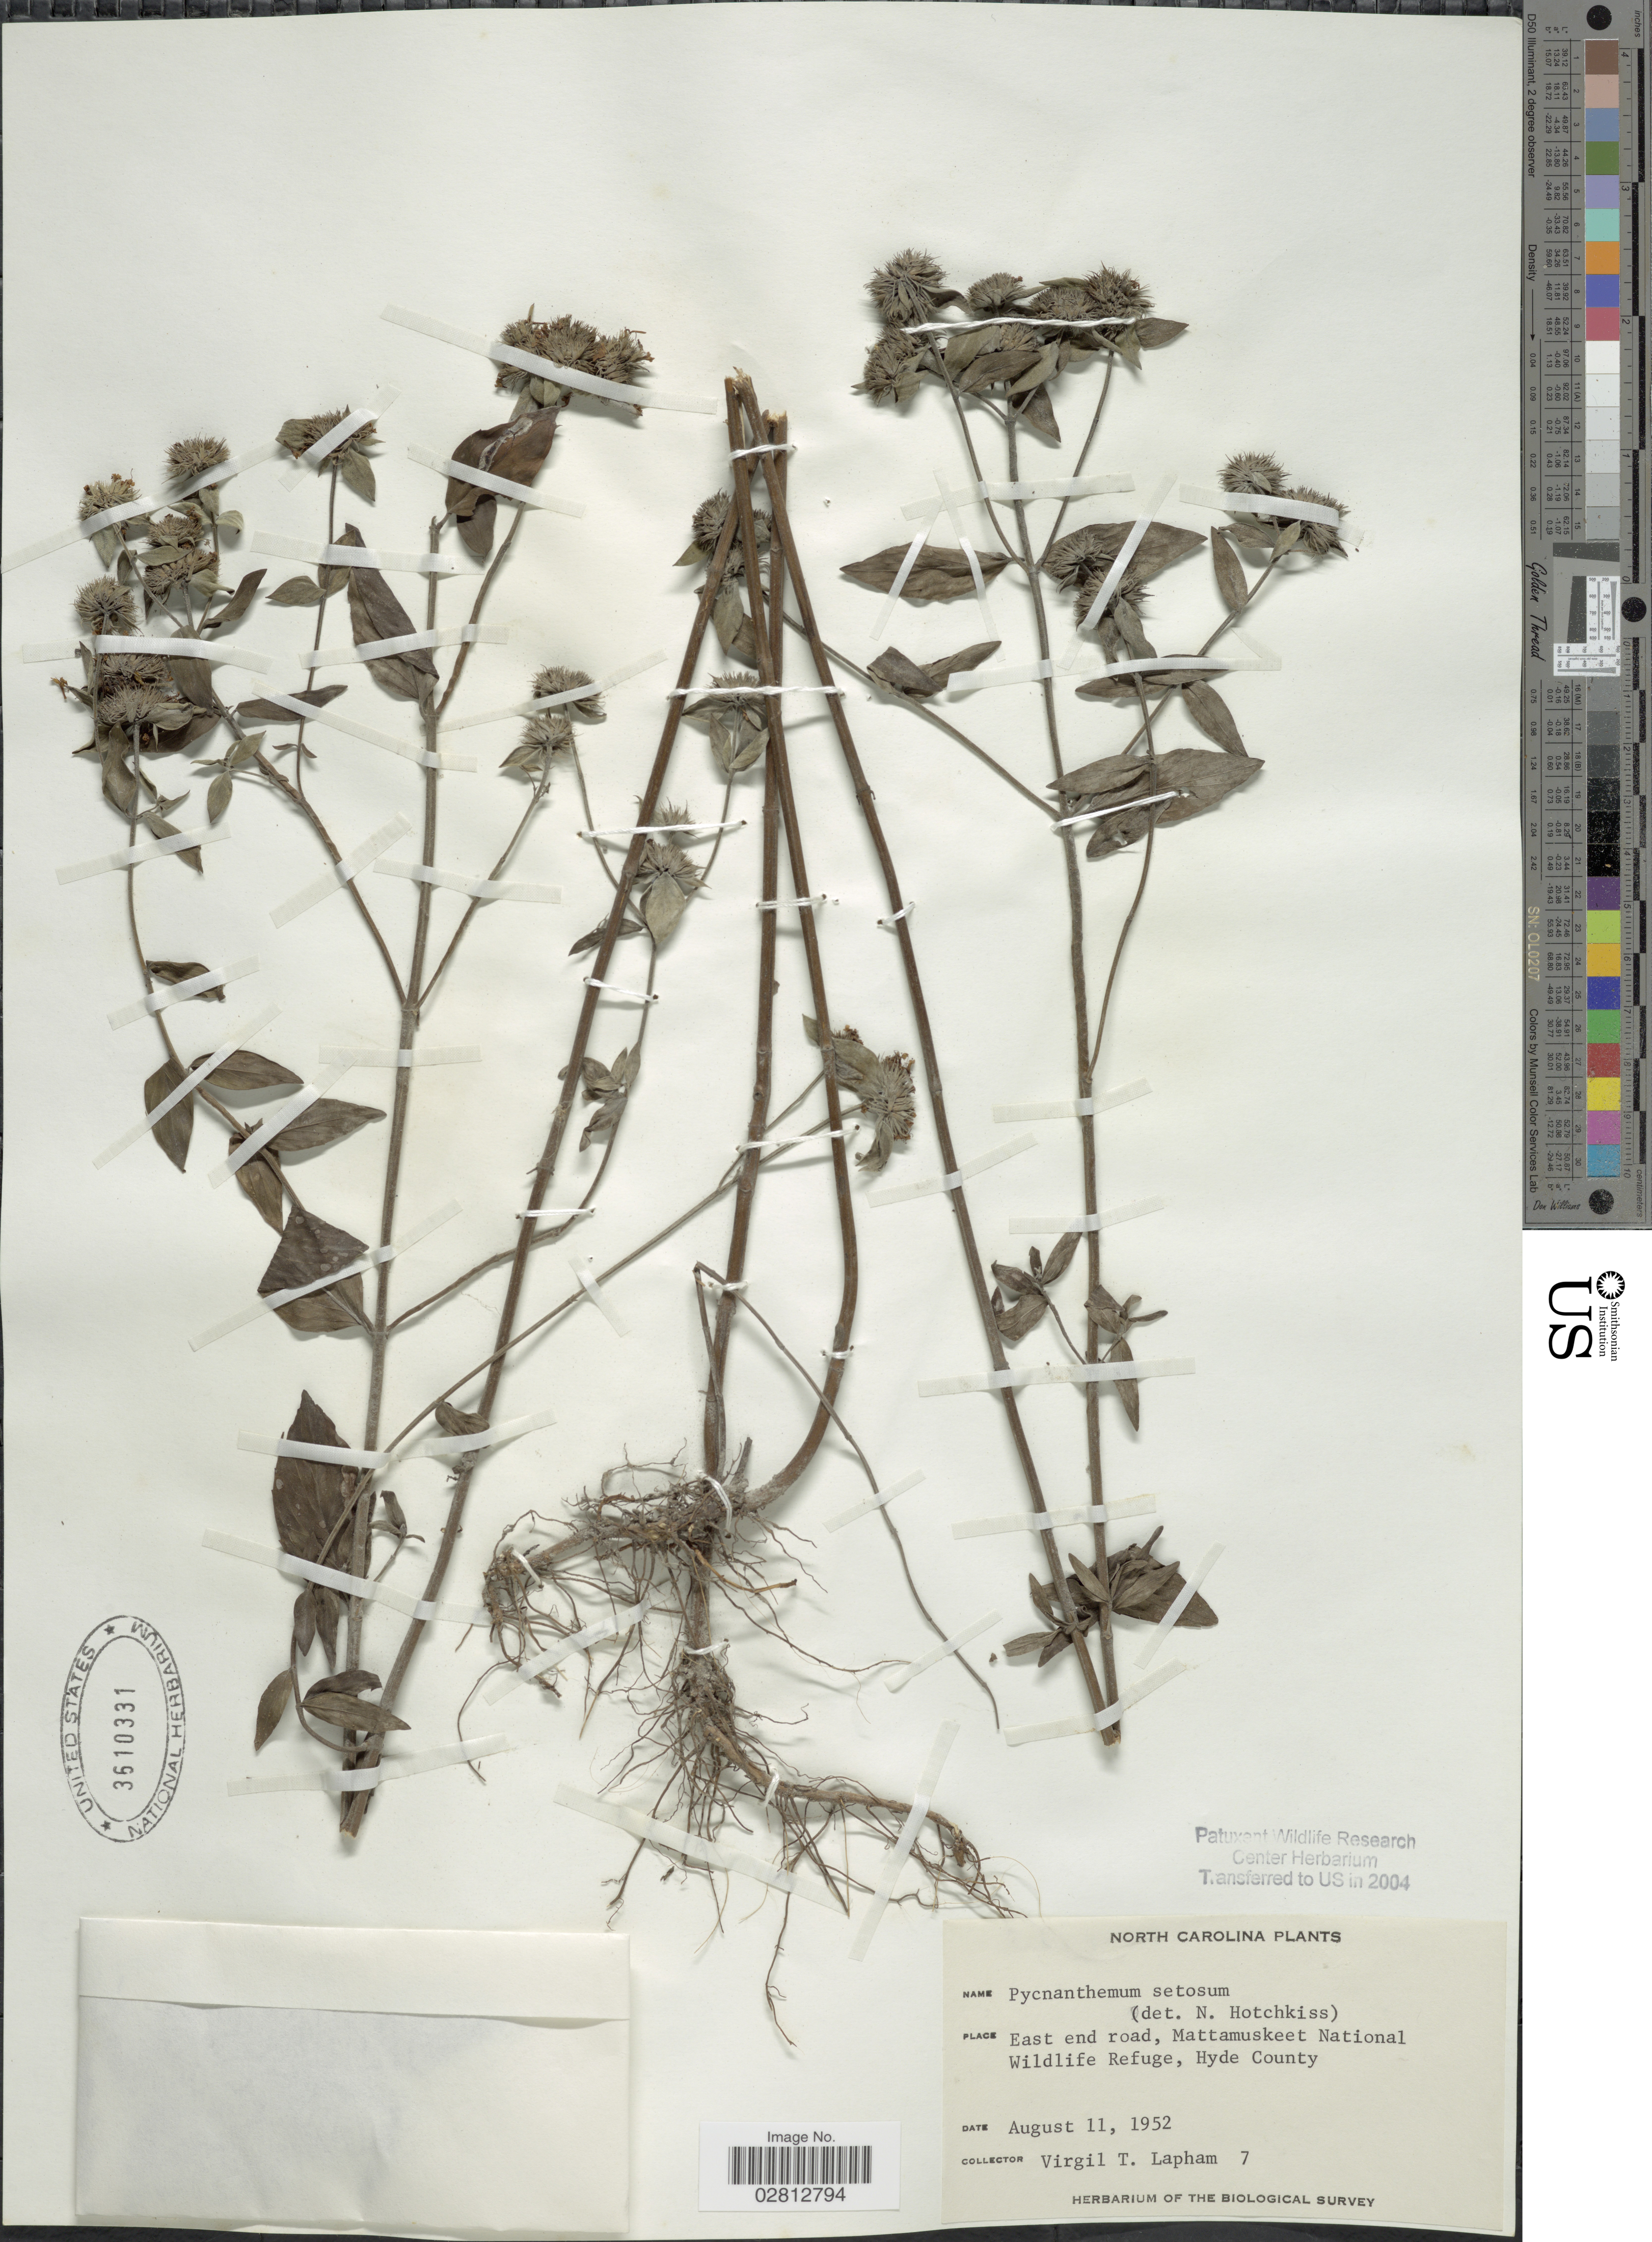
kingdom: Plantae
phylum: Tracheophyta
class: Magnoliopsida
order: Lamiales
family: Lamiaceae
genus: Pycnanthemum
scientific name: Pycnanthemum setosum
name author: Nutt.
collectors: V. Lapham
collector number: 7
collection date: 1952-08-11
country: United States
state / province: North Carolina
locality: East end road, Mattamuskeet National Wildlife Refuge, Hyde County.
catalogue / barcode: US 3610331